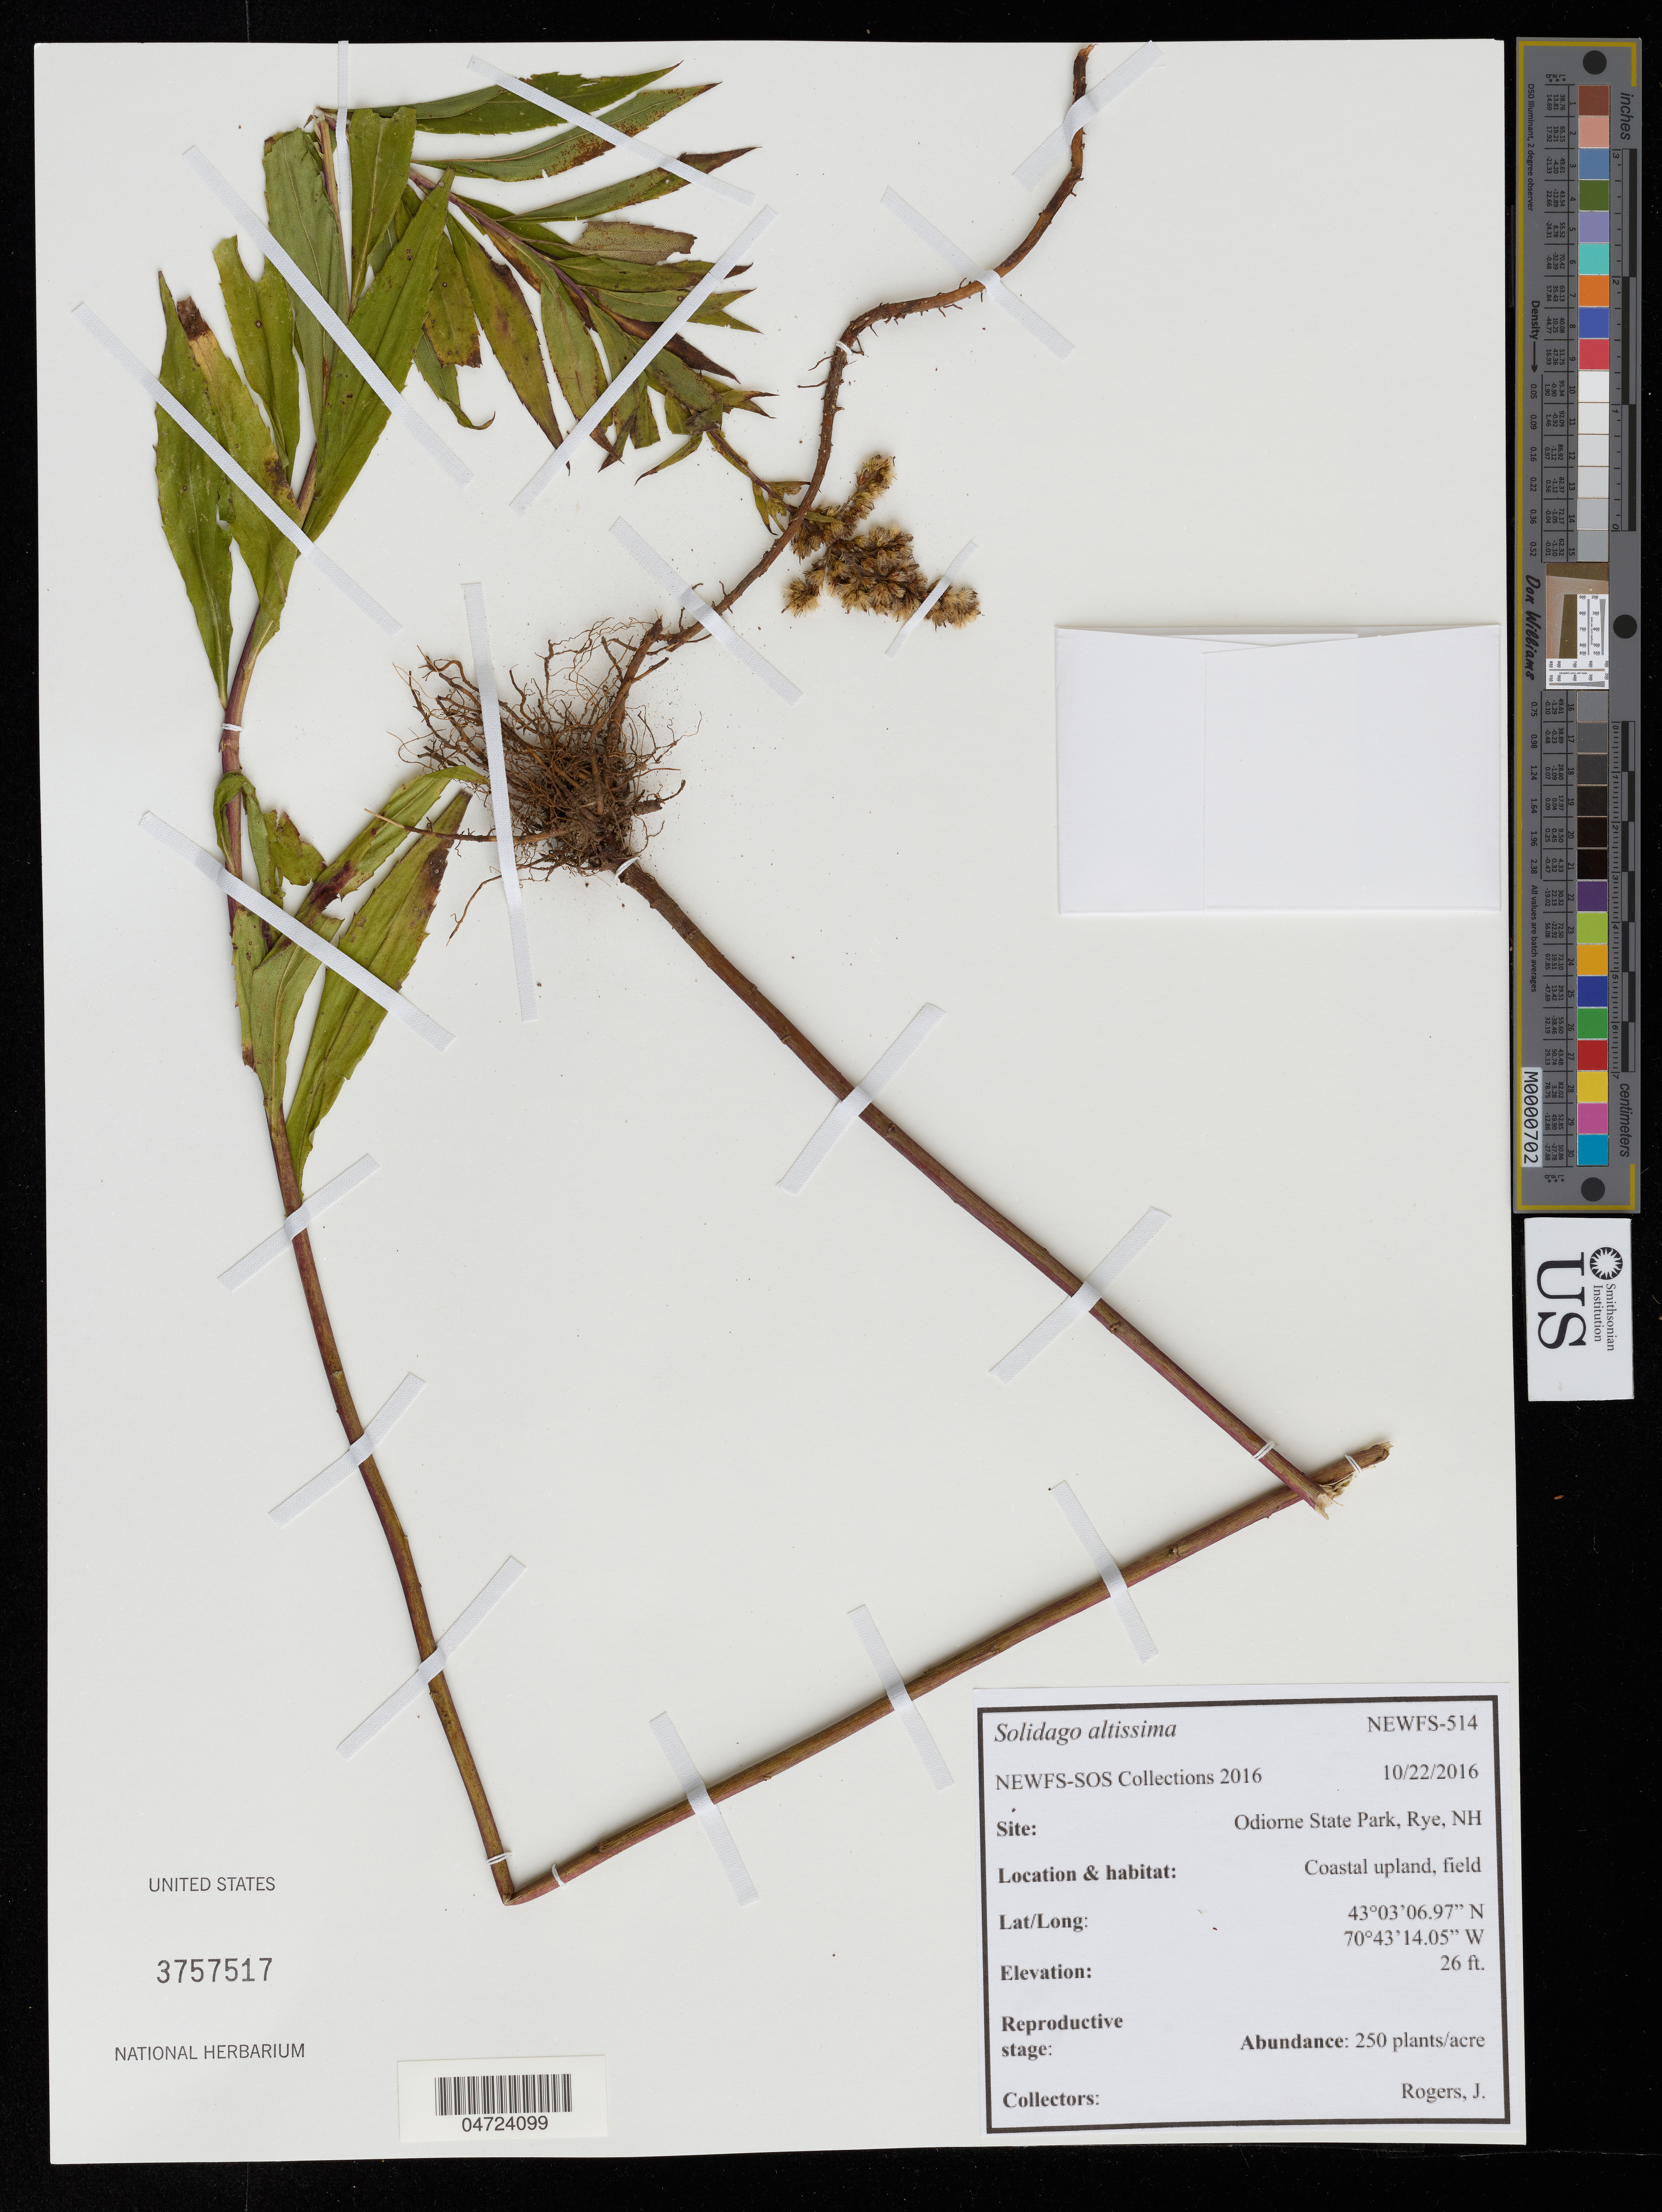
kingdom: Plantae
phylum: Tracheophyta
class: Magnoliopsida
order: Asterales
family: Asteraceae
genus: Solidago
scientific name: Solidago altissima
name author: L.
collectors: J. Rogers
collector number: NEWFS-514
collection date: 2016-10-22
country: United States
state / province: New Hampshire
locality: Odiorne State Park, Rye.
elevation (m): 8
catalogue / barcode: US 3757517